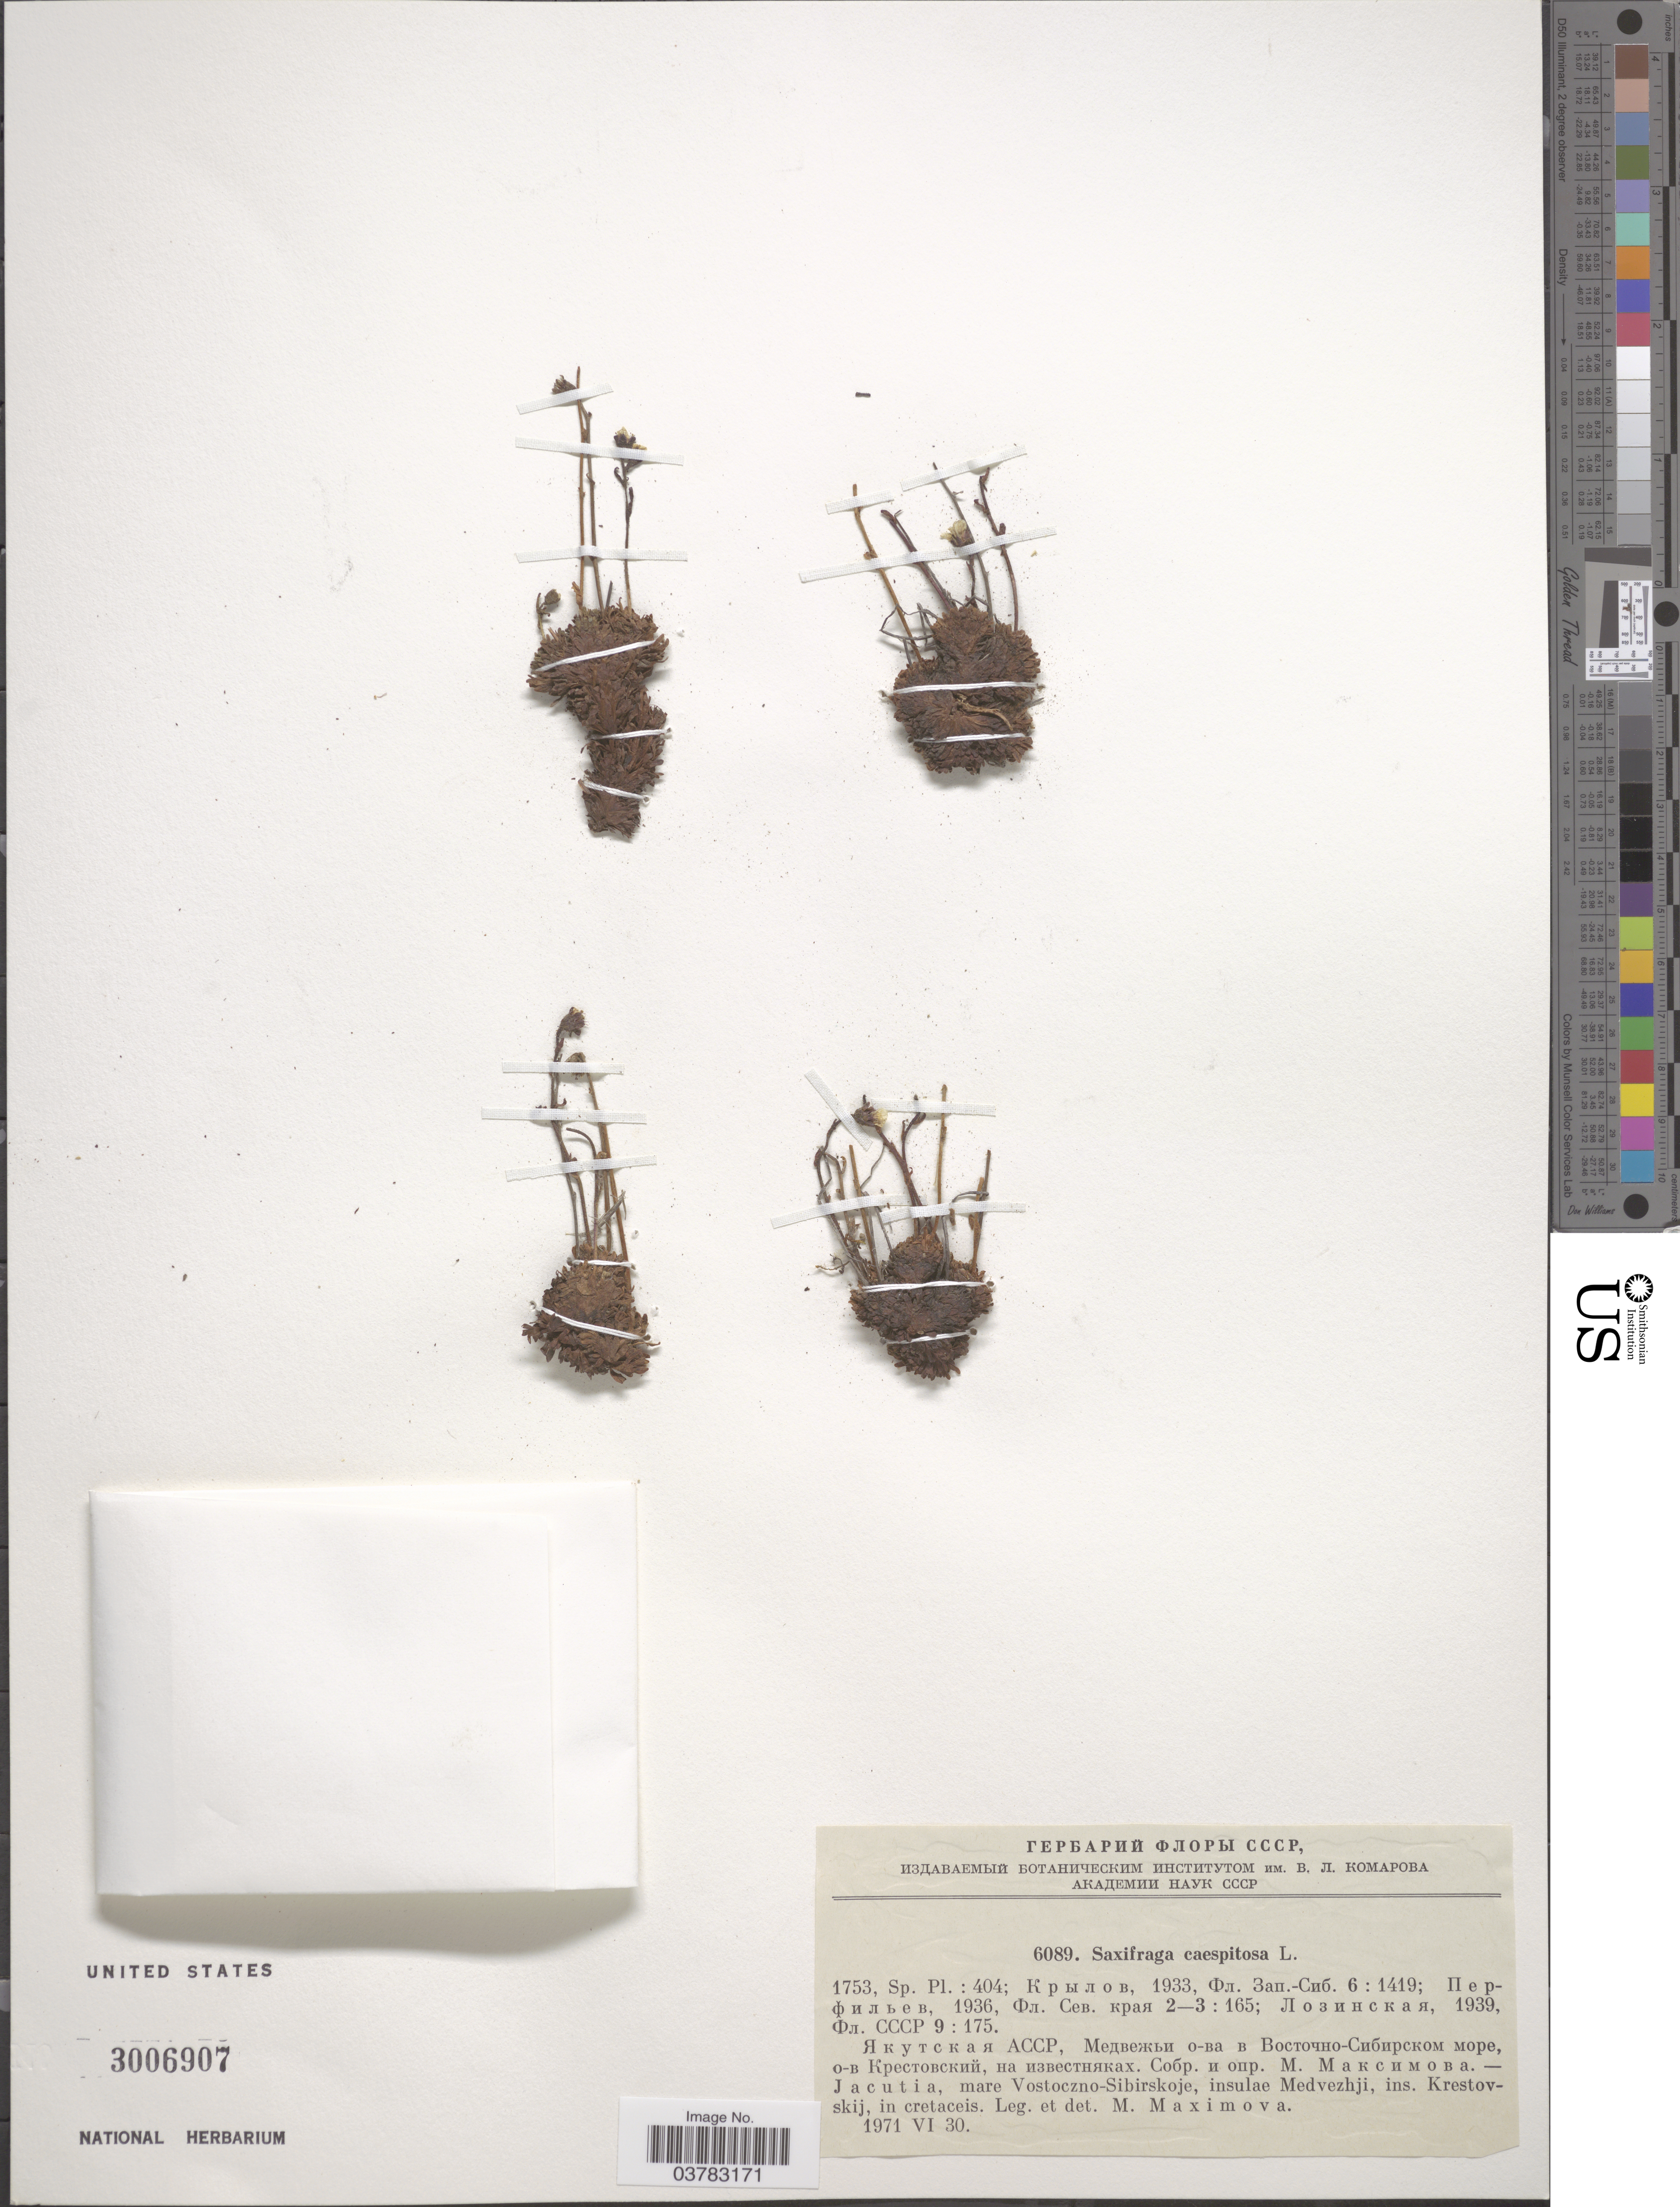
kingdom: Plantae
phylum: Tracheophyta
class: Magnoliopsida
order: Saxifragales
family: Saxifragaceae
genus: Saxifraga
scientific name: Saxifraga caespitosa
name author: L.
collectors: M. Maximova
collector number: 6089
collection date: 1971-06-30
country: Russian Federation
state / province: Sakha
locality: Jacutia, mare Vostoczno-Sibirskoje, insulae Medvezhji, ins. Krestovskij, in cretaceis.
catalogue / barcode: US 3006907